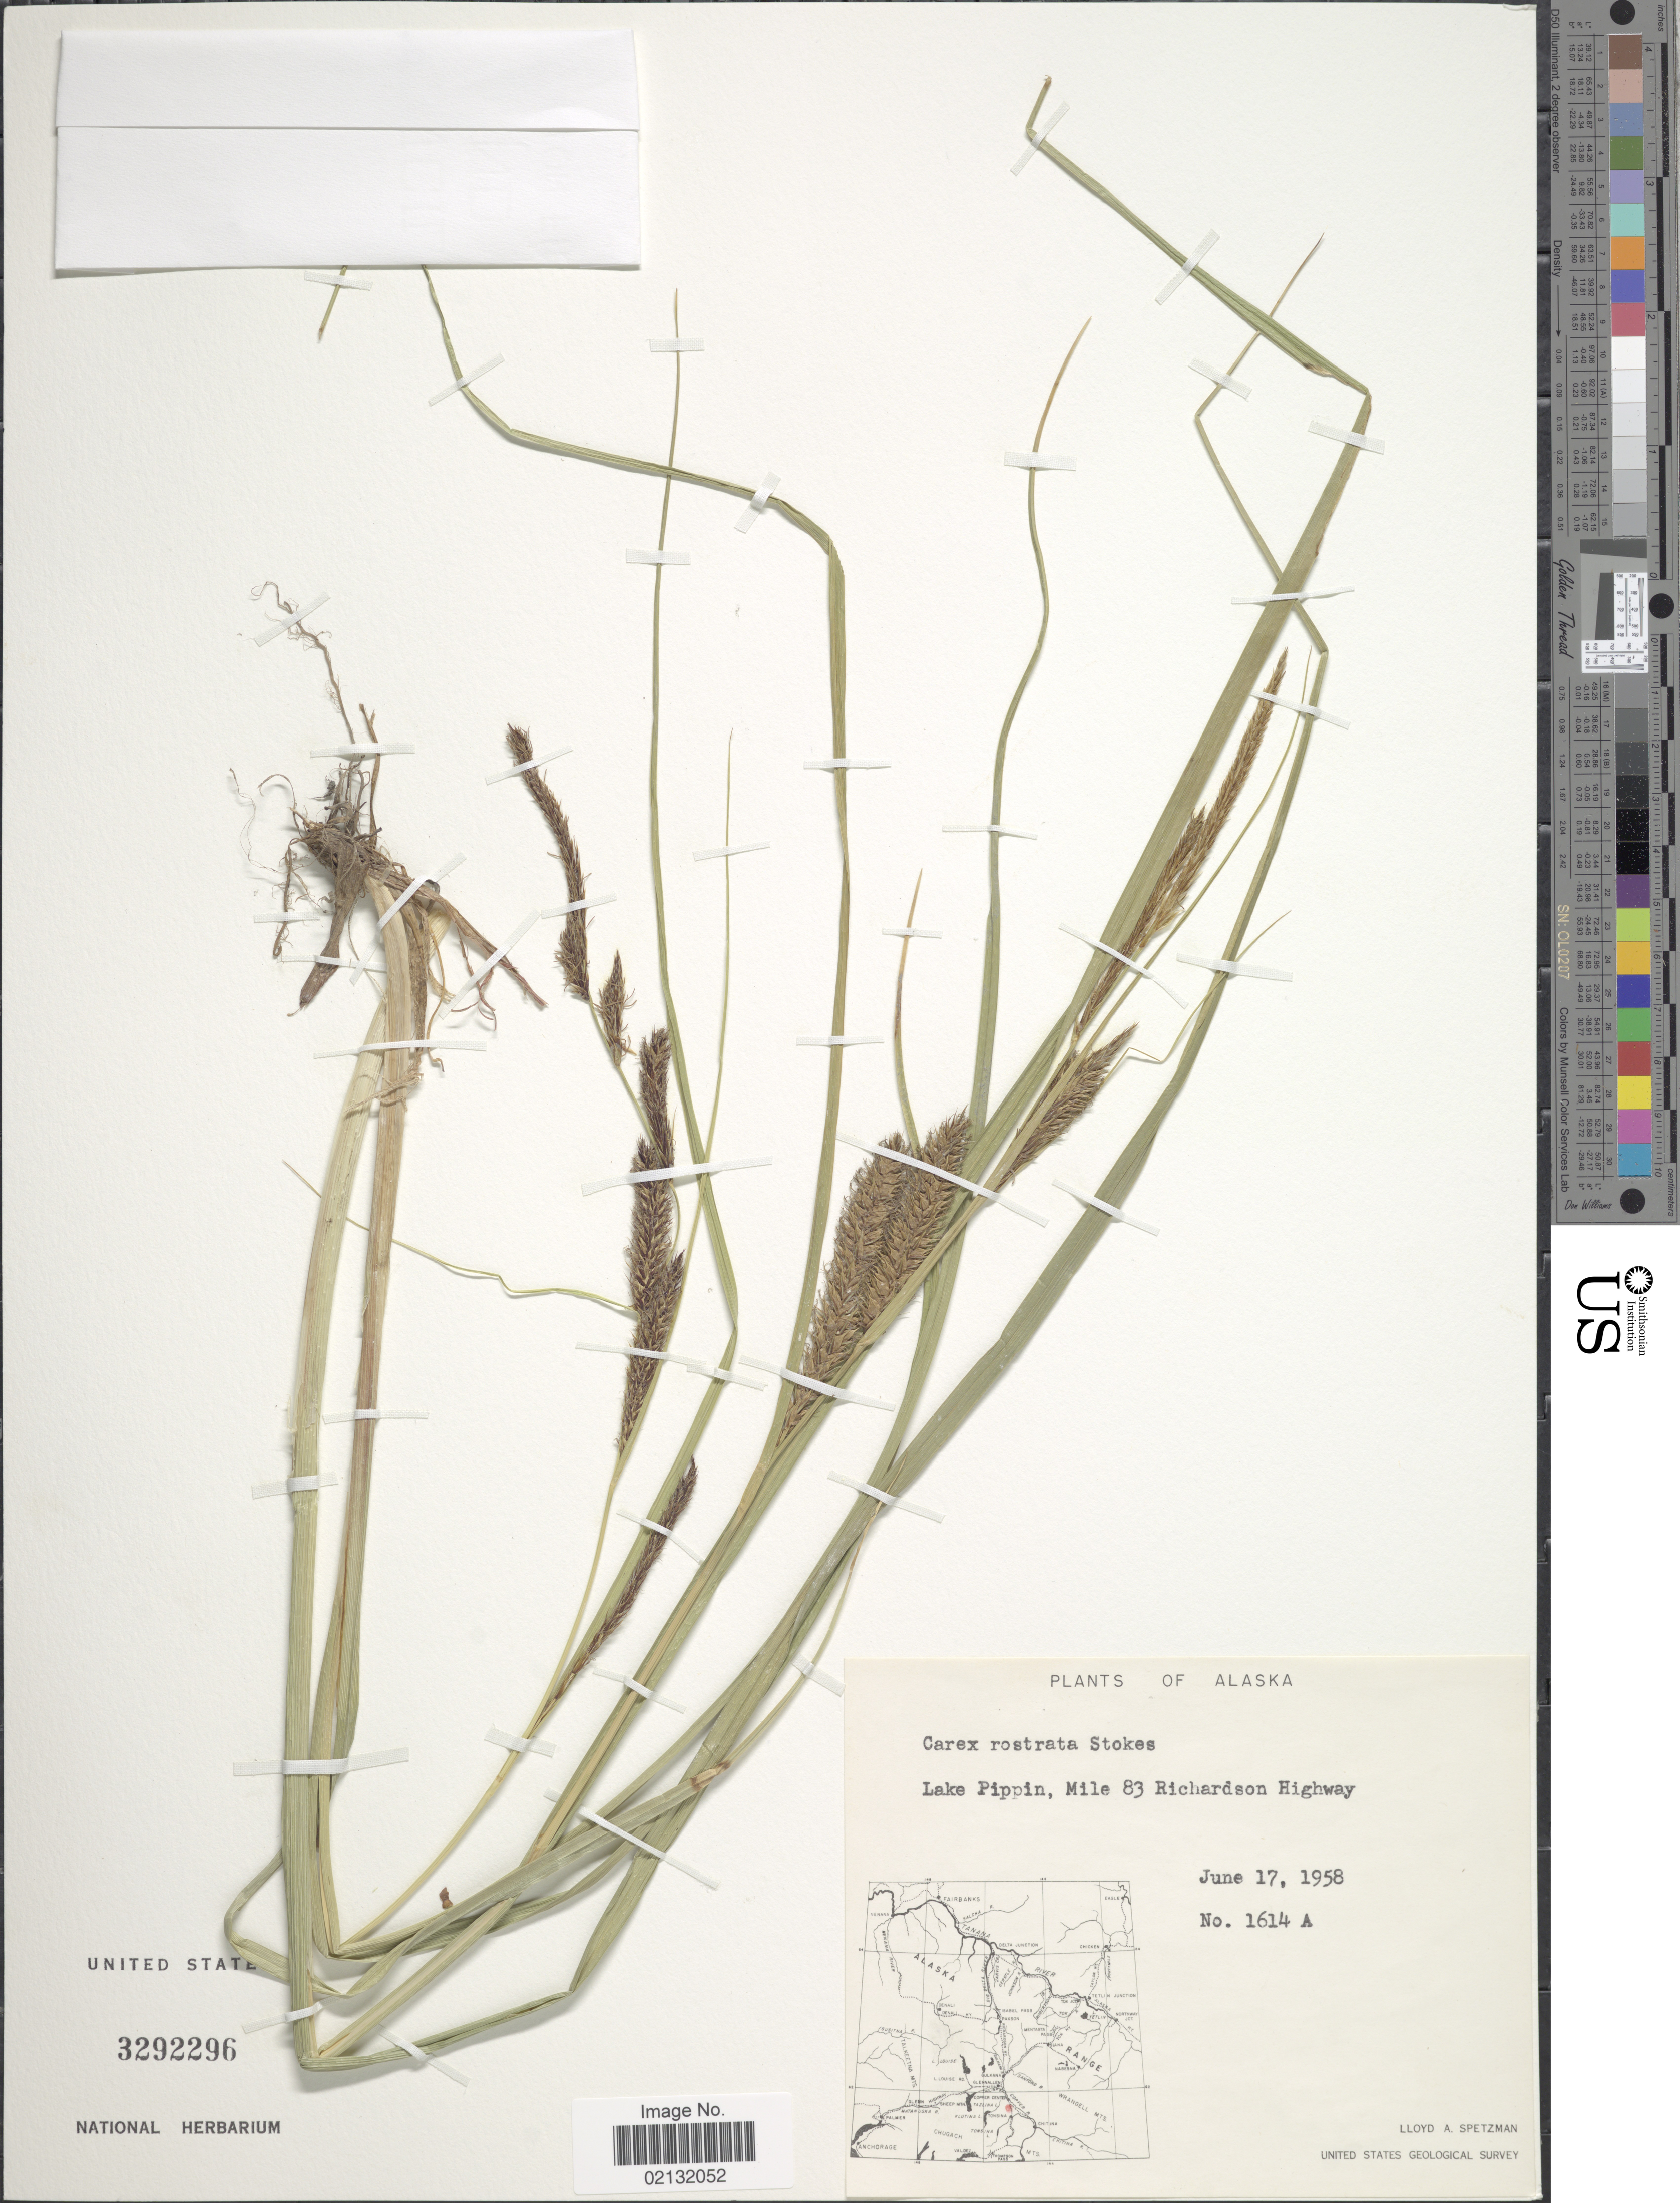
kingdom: Plantae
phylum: Tracheophyta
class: Liliopsida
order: Poales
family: Cyperaceae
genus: Carex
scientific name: Carex rostrata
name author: Stokes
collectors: L. Spetzman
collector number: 1614A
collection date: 1958-06-17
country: United States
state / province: Alaska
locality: Lake Pippin, Mile 83 Richardson Highway.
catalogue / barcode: US 3292296